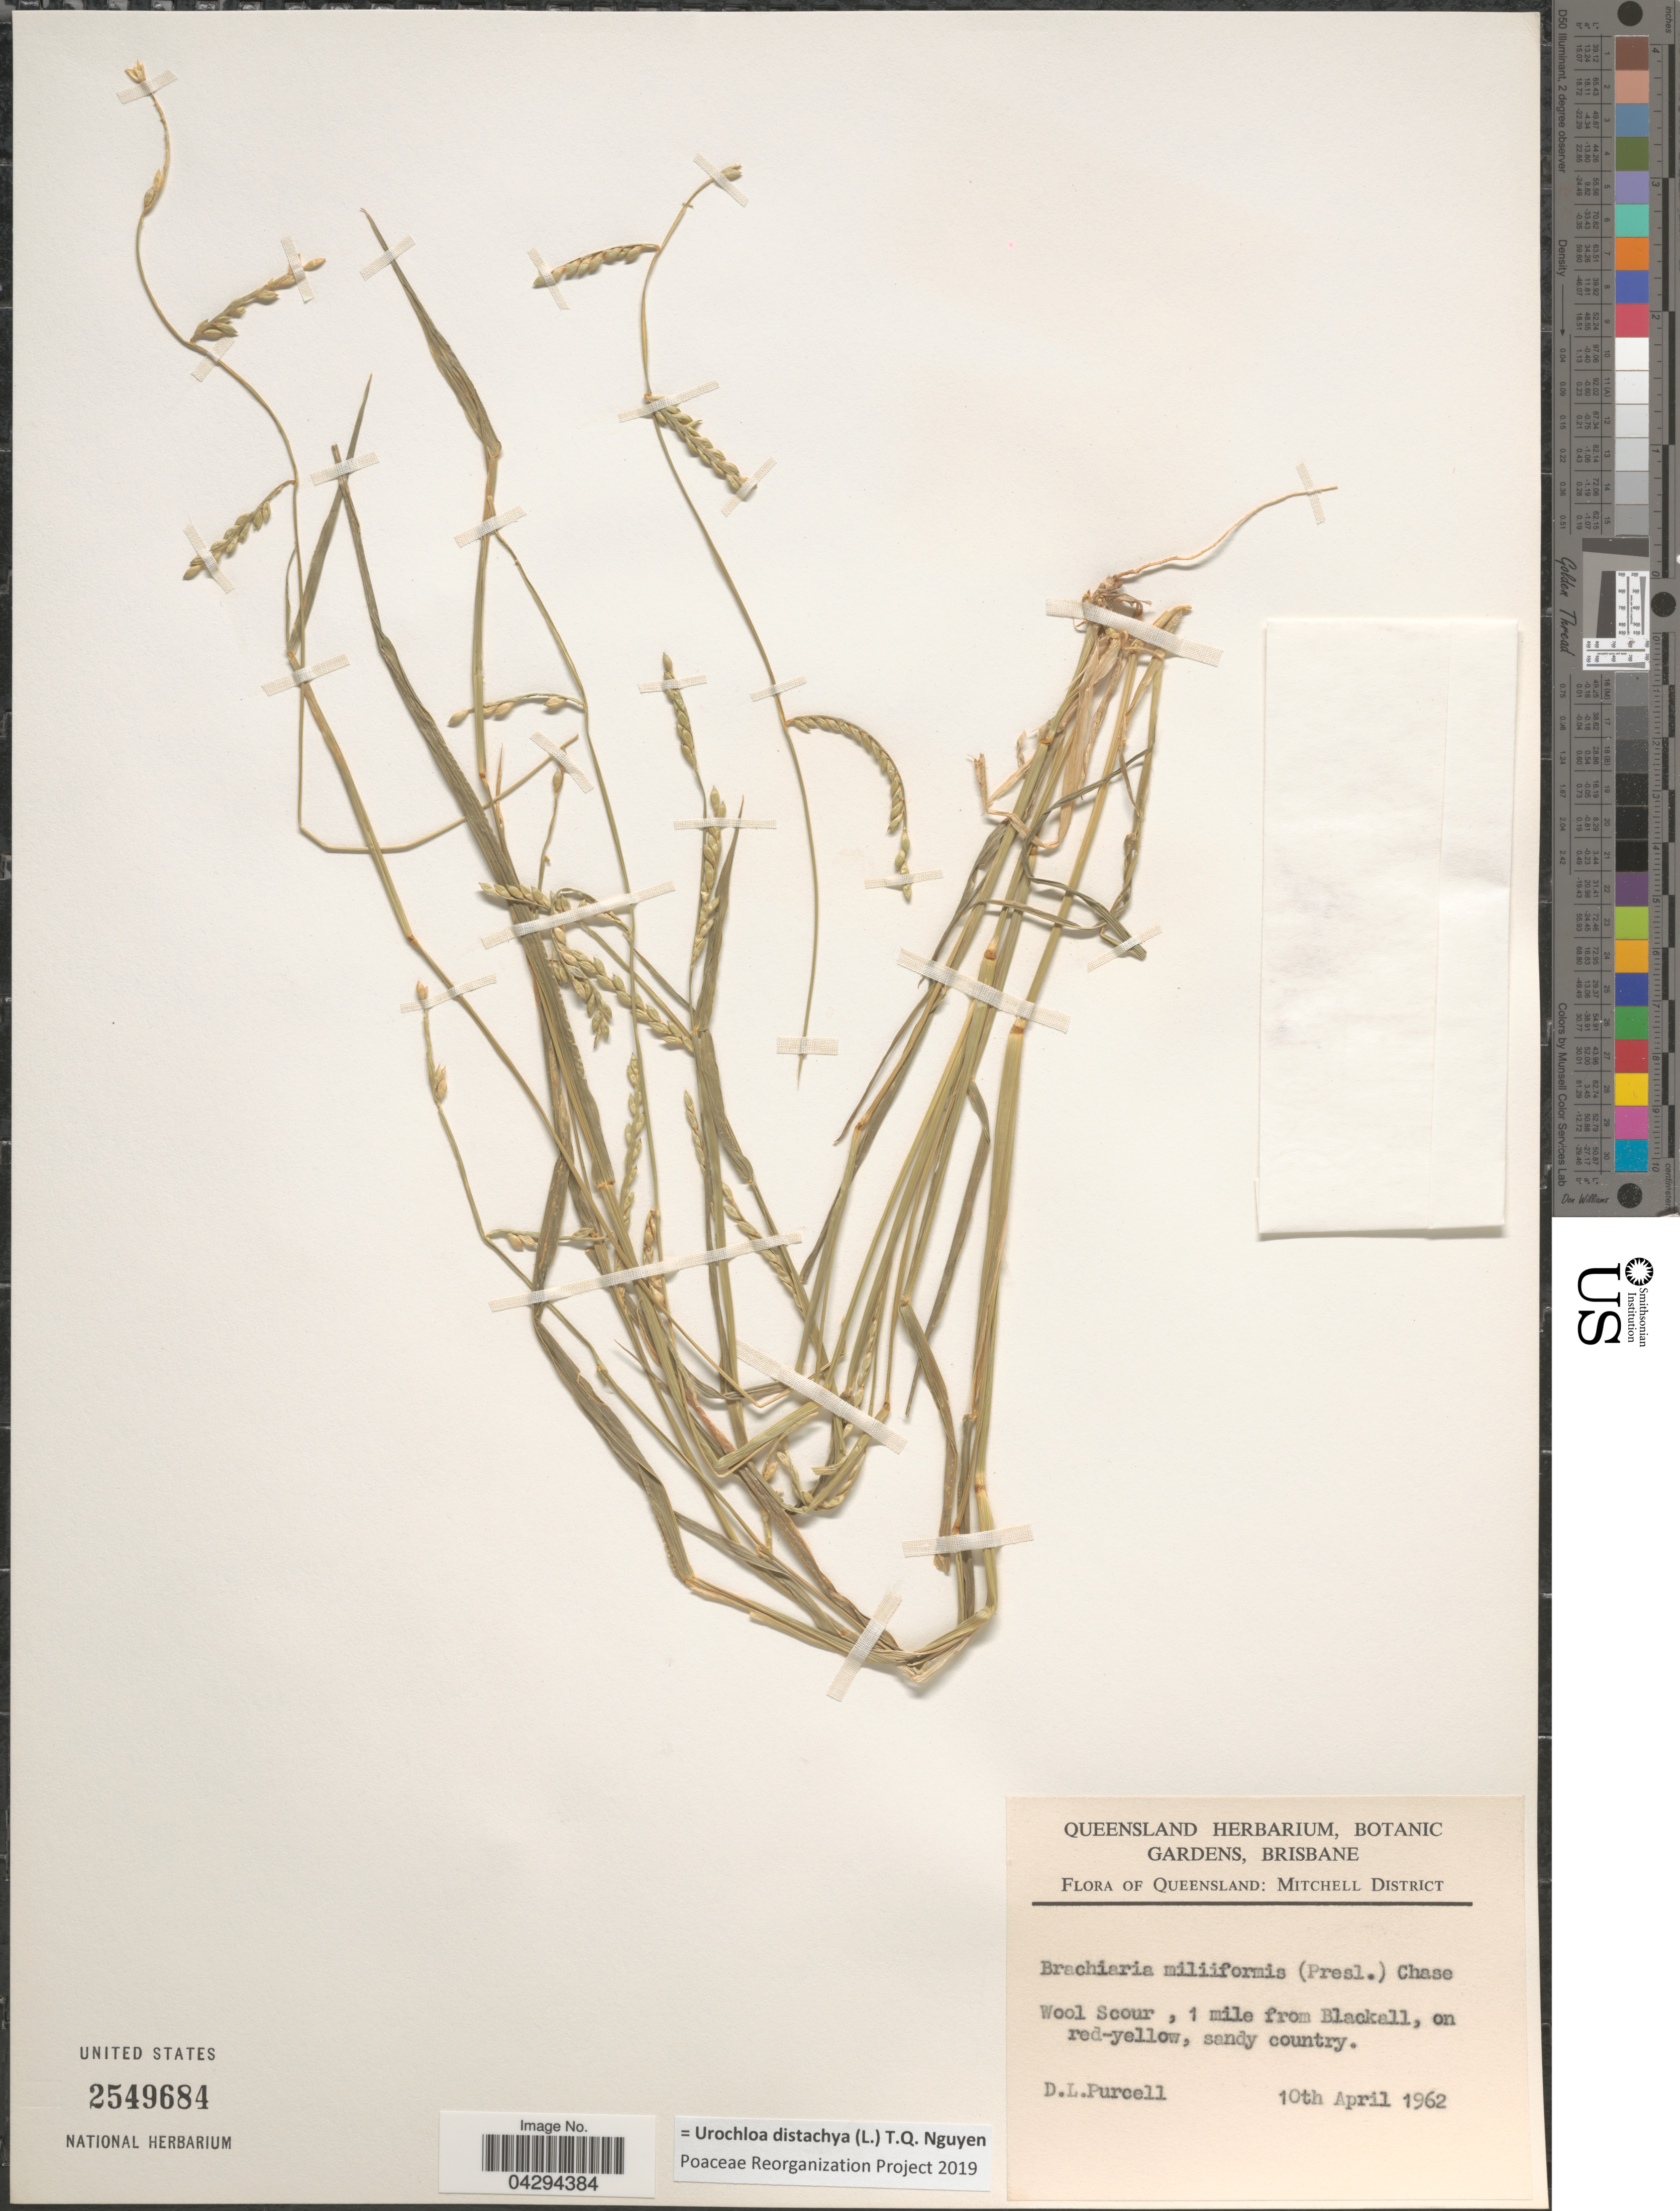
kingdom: Plantae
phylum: Tracheophyta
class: Liliopsida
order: Poales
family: Poaceae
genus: Urochloa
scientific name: Urochloa distachya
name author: (L.) T.Q. Nguyen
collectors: D. Purcell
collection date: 1962-04-10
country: Australia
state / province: Queensland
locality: Mitchell District. Wool Scour, 1 mile from Blackall, on red-yellow, sandy country.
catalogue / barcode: US 2549684